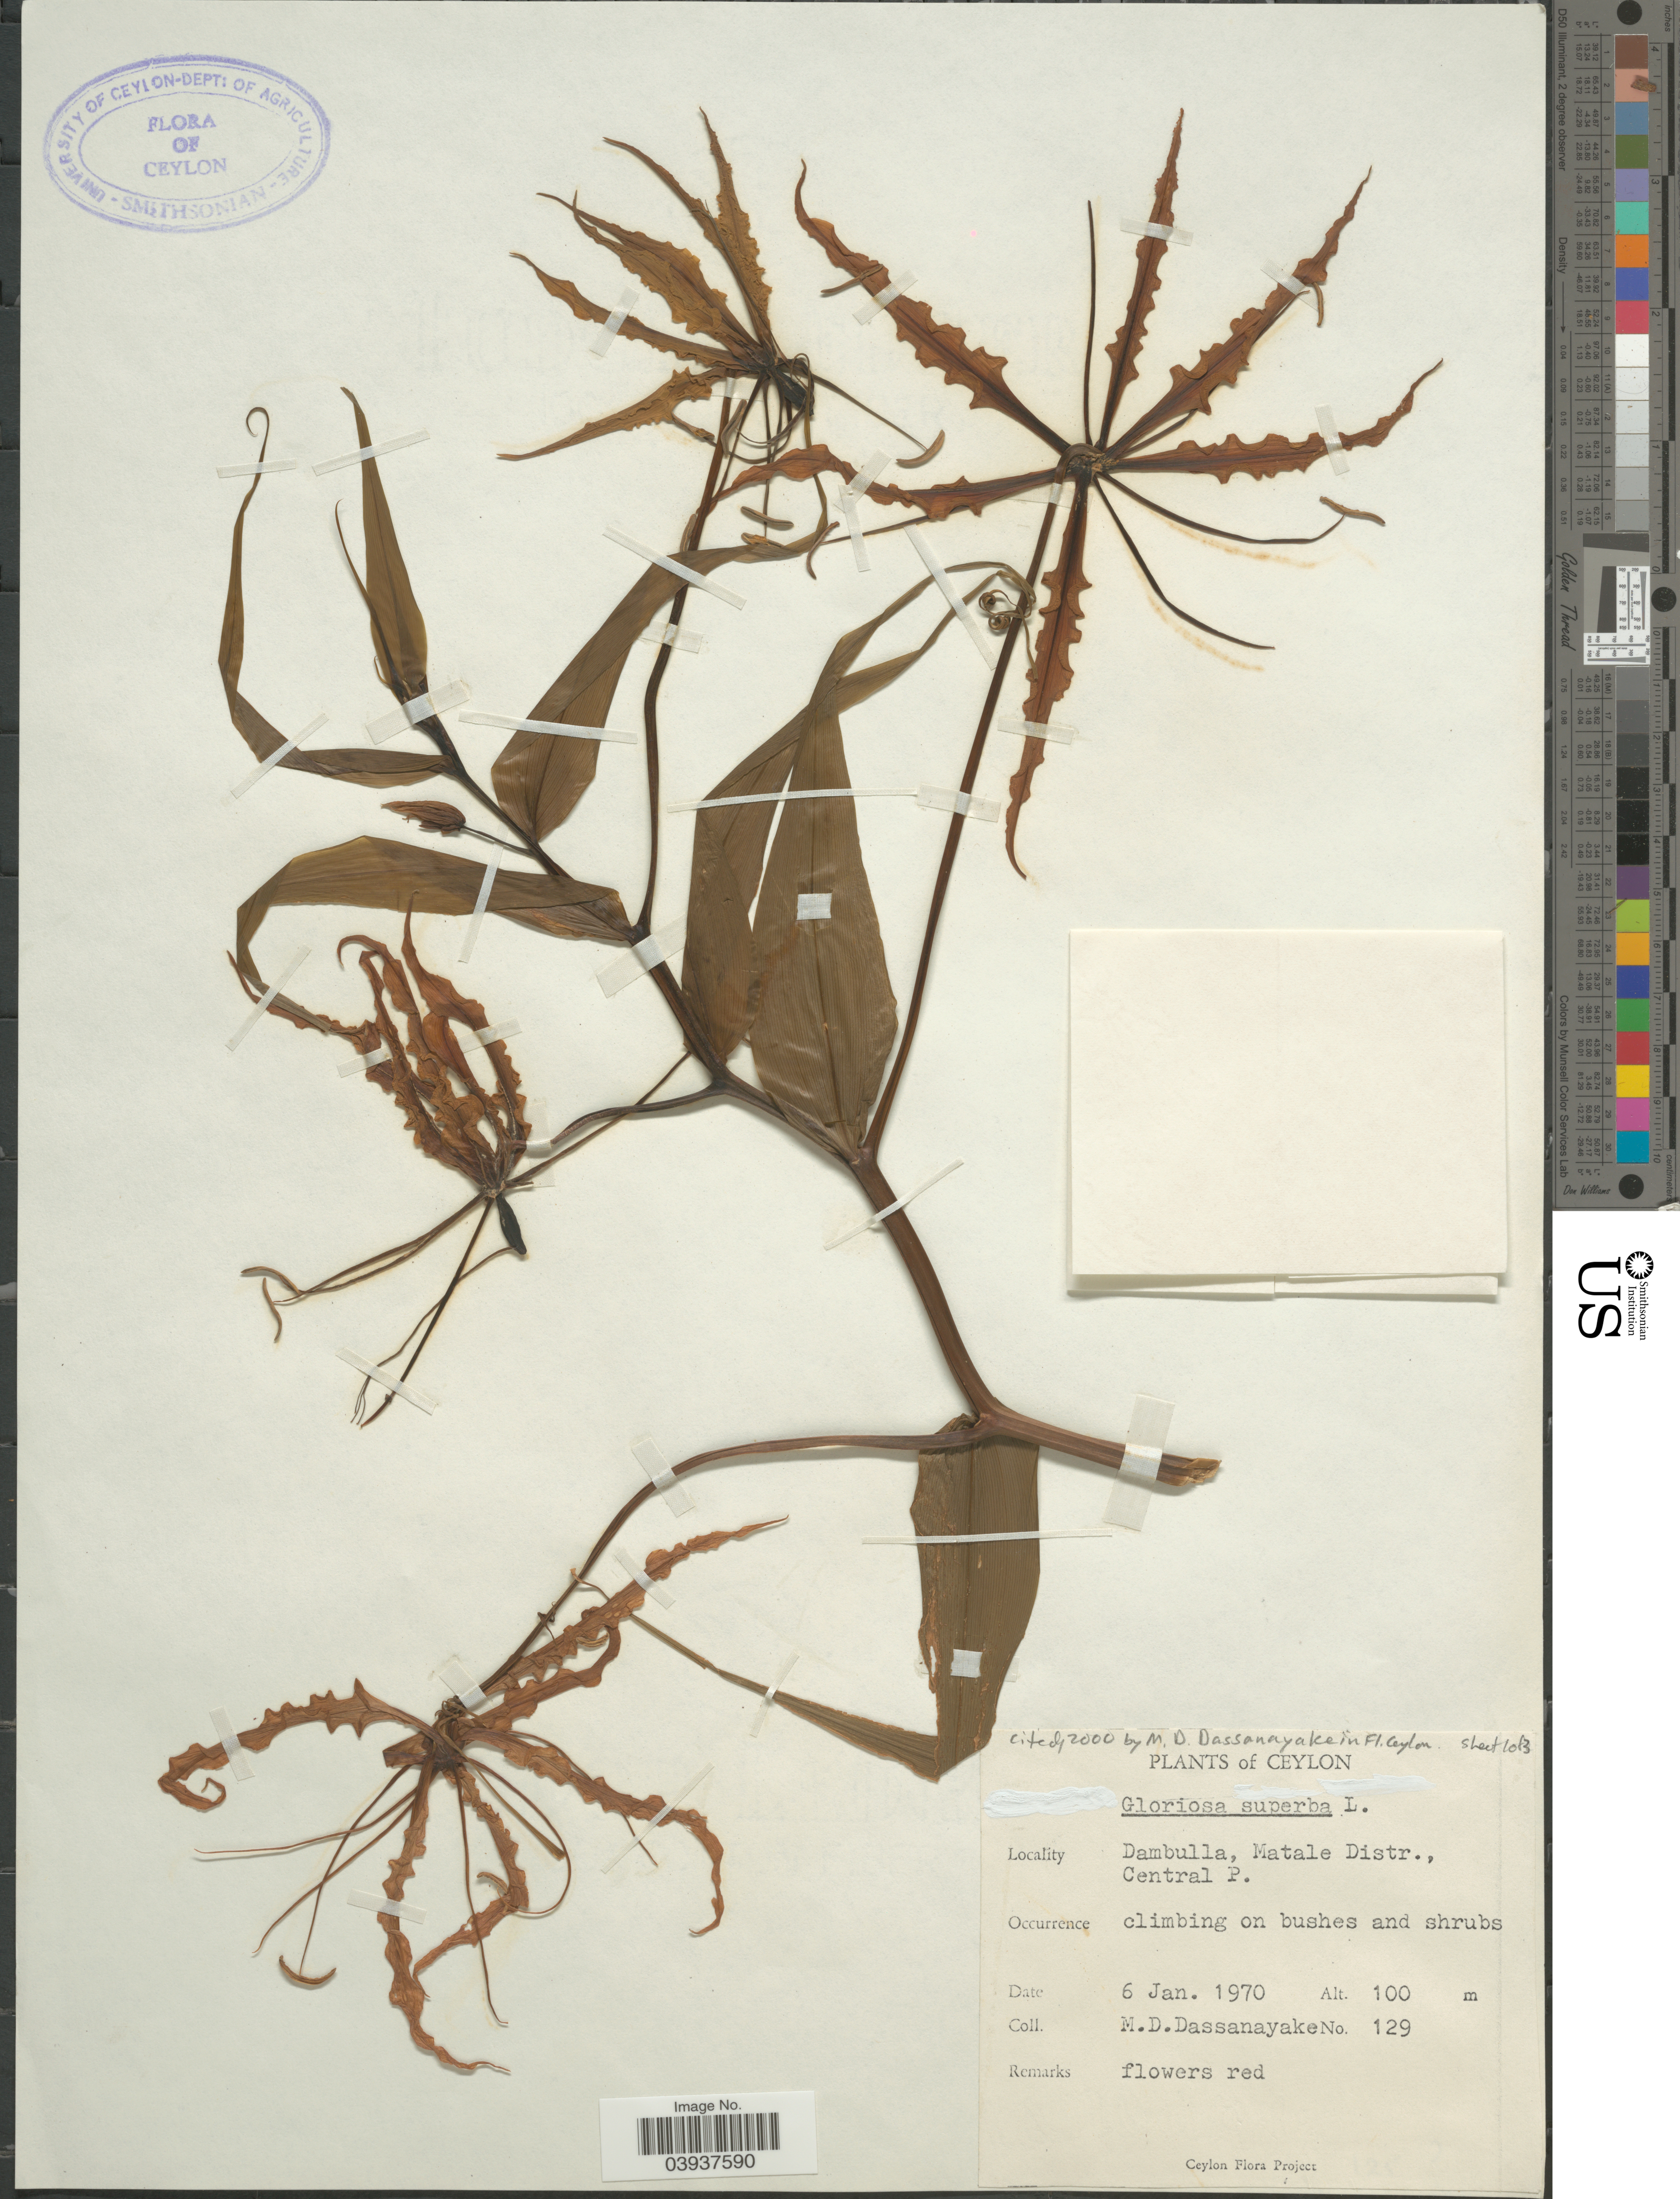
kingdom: Plantae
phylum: Tracheophyta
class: Liliopsida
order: Liliales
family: Colchicaceae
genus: Gloriosa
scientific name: Gloriosa superba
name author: L.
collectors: M. D. Dassanayake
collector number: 129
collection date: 1970-01-06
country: Sri Lanka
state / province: Central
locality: Ceylon. Dambulla, Matale Distr., Central P.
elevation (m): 100